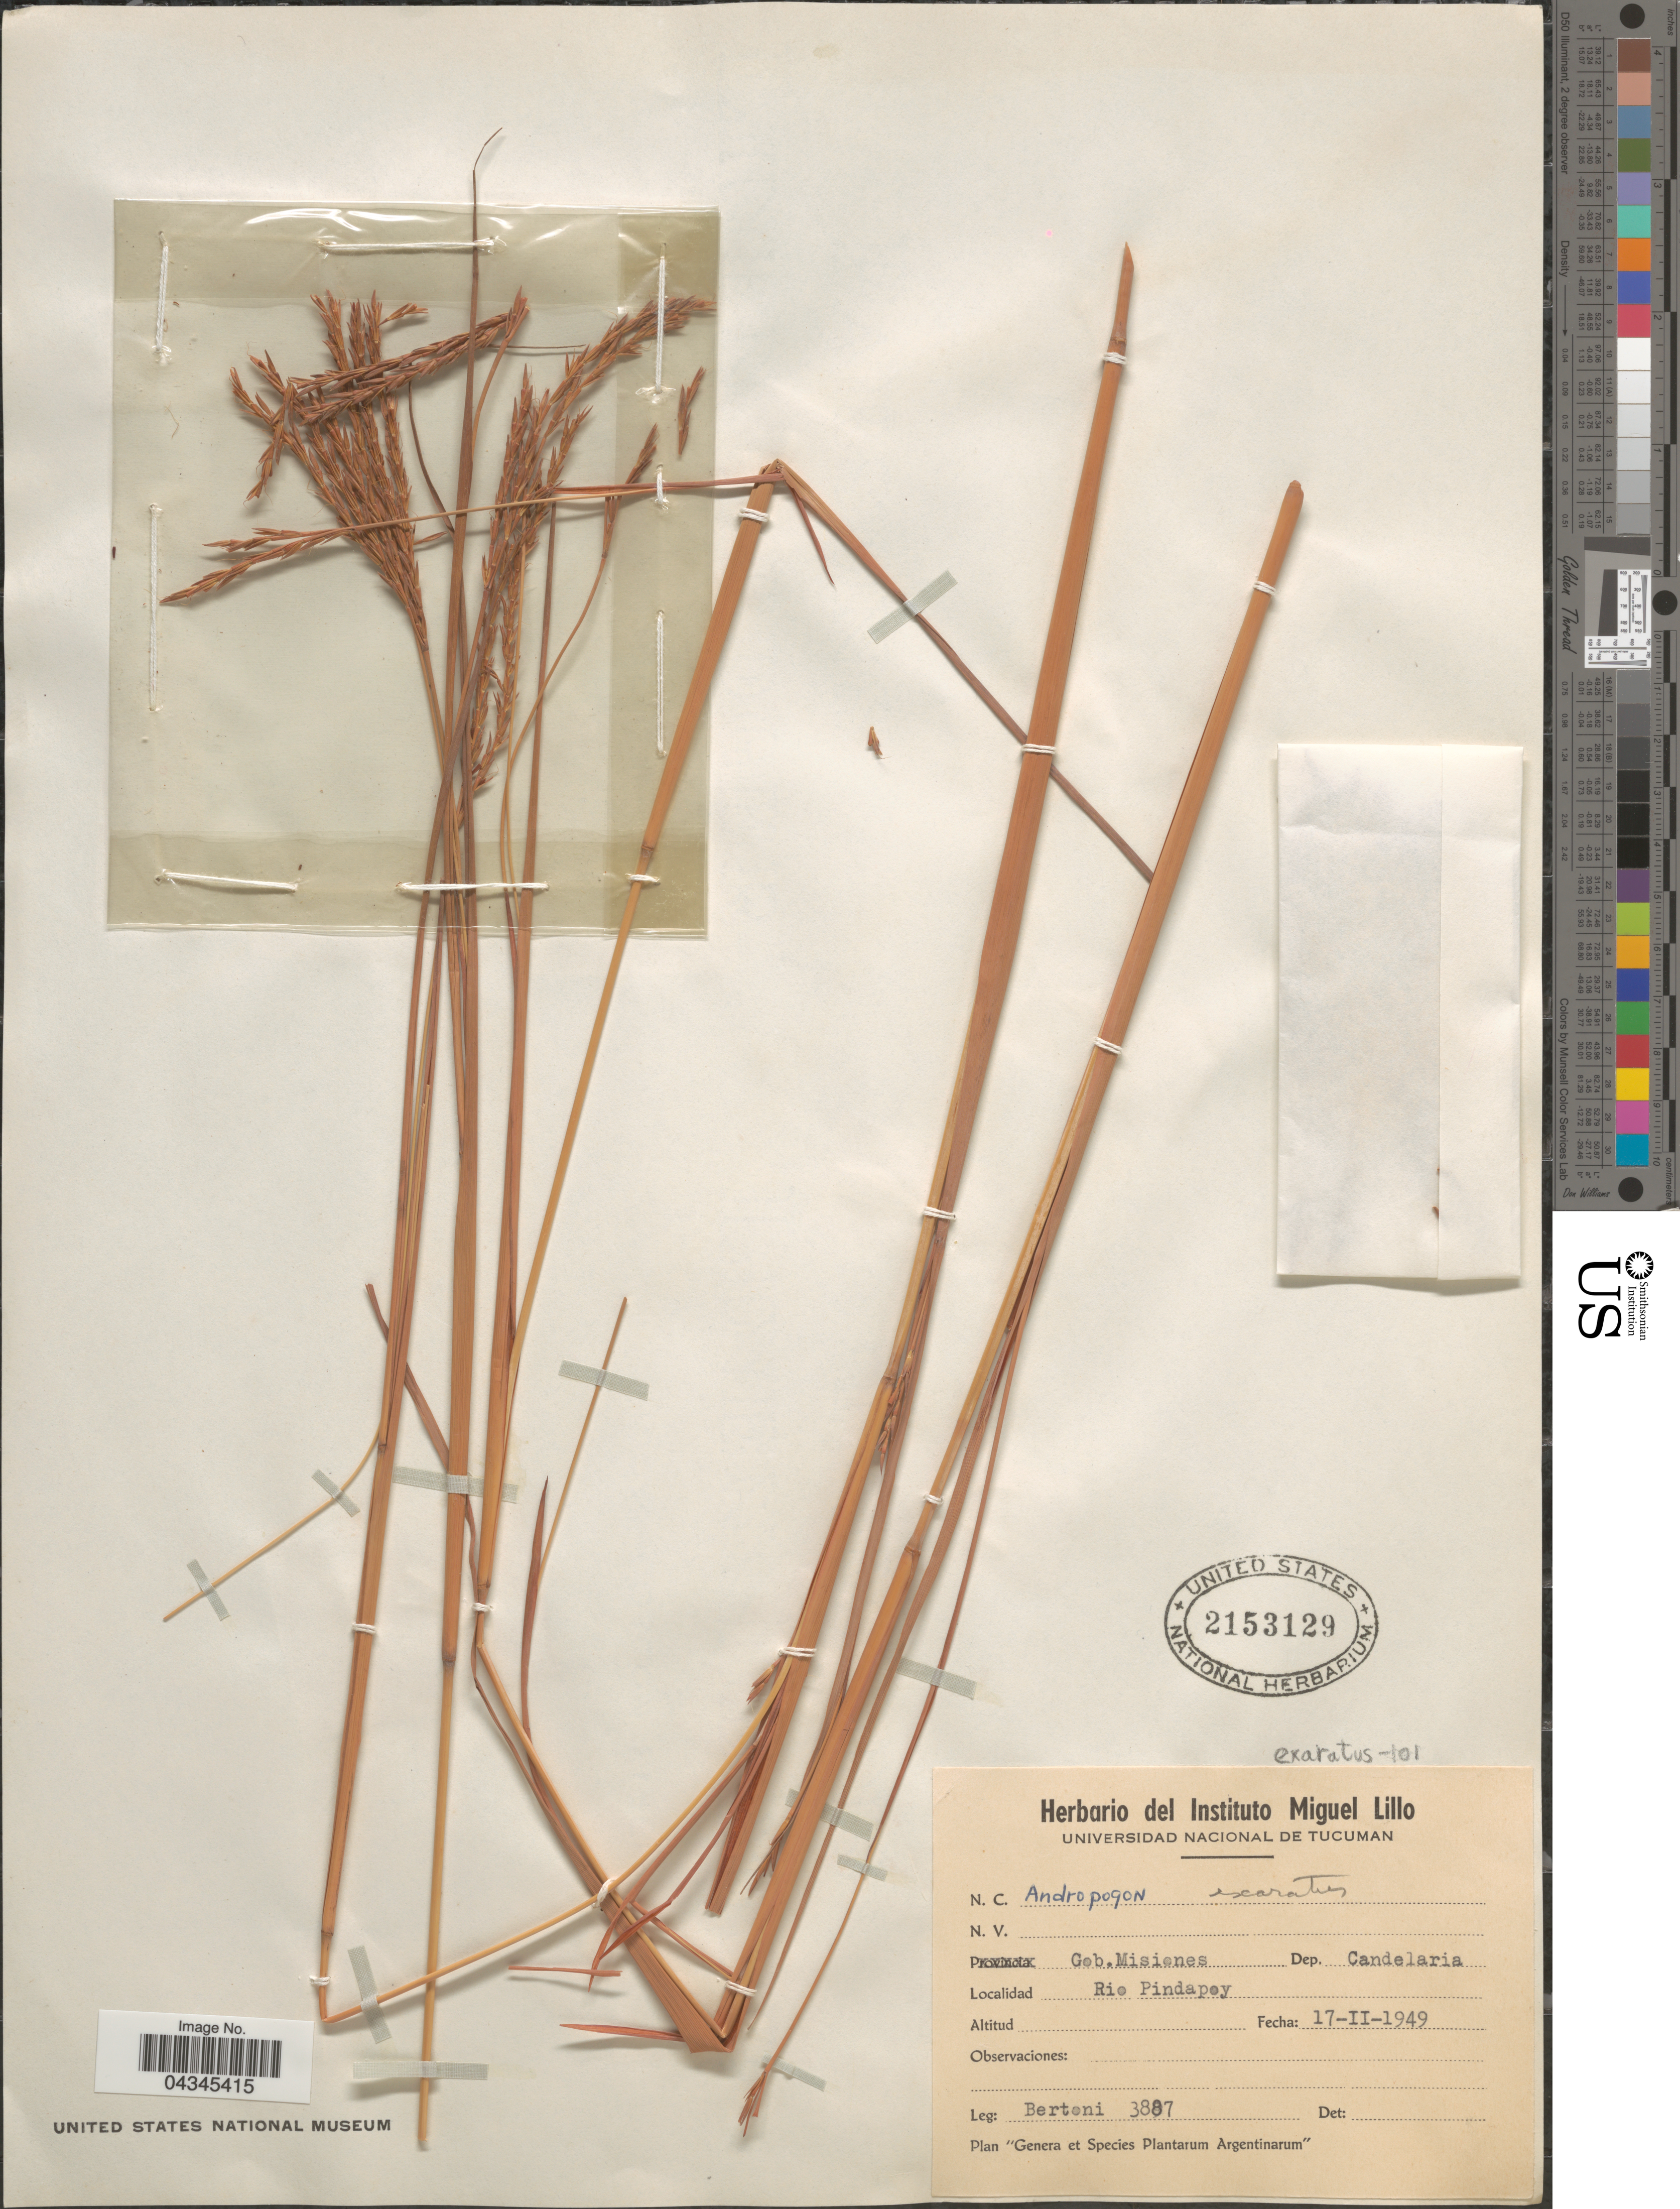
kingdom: Plantae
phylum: Tracheophyta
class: Liliopsida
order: Poales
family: Poaceae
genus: Andropogon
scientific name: Andropogon exaratus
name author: Hack.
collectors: -- Bertoni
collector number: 3887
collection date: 1949-02-17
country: Argentina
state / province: Misiones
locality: Gob. Misiones. Dep. Candelaria. Rio Pindapoy.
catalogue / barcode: US 2153129